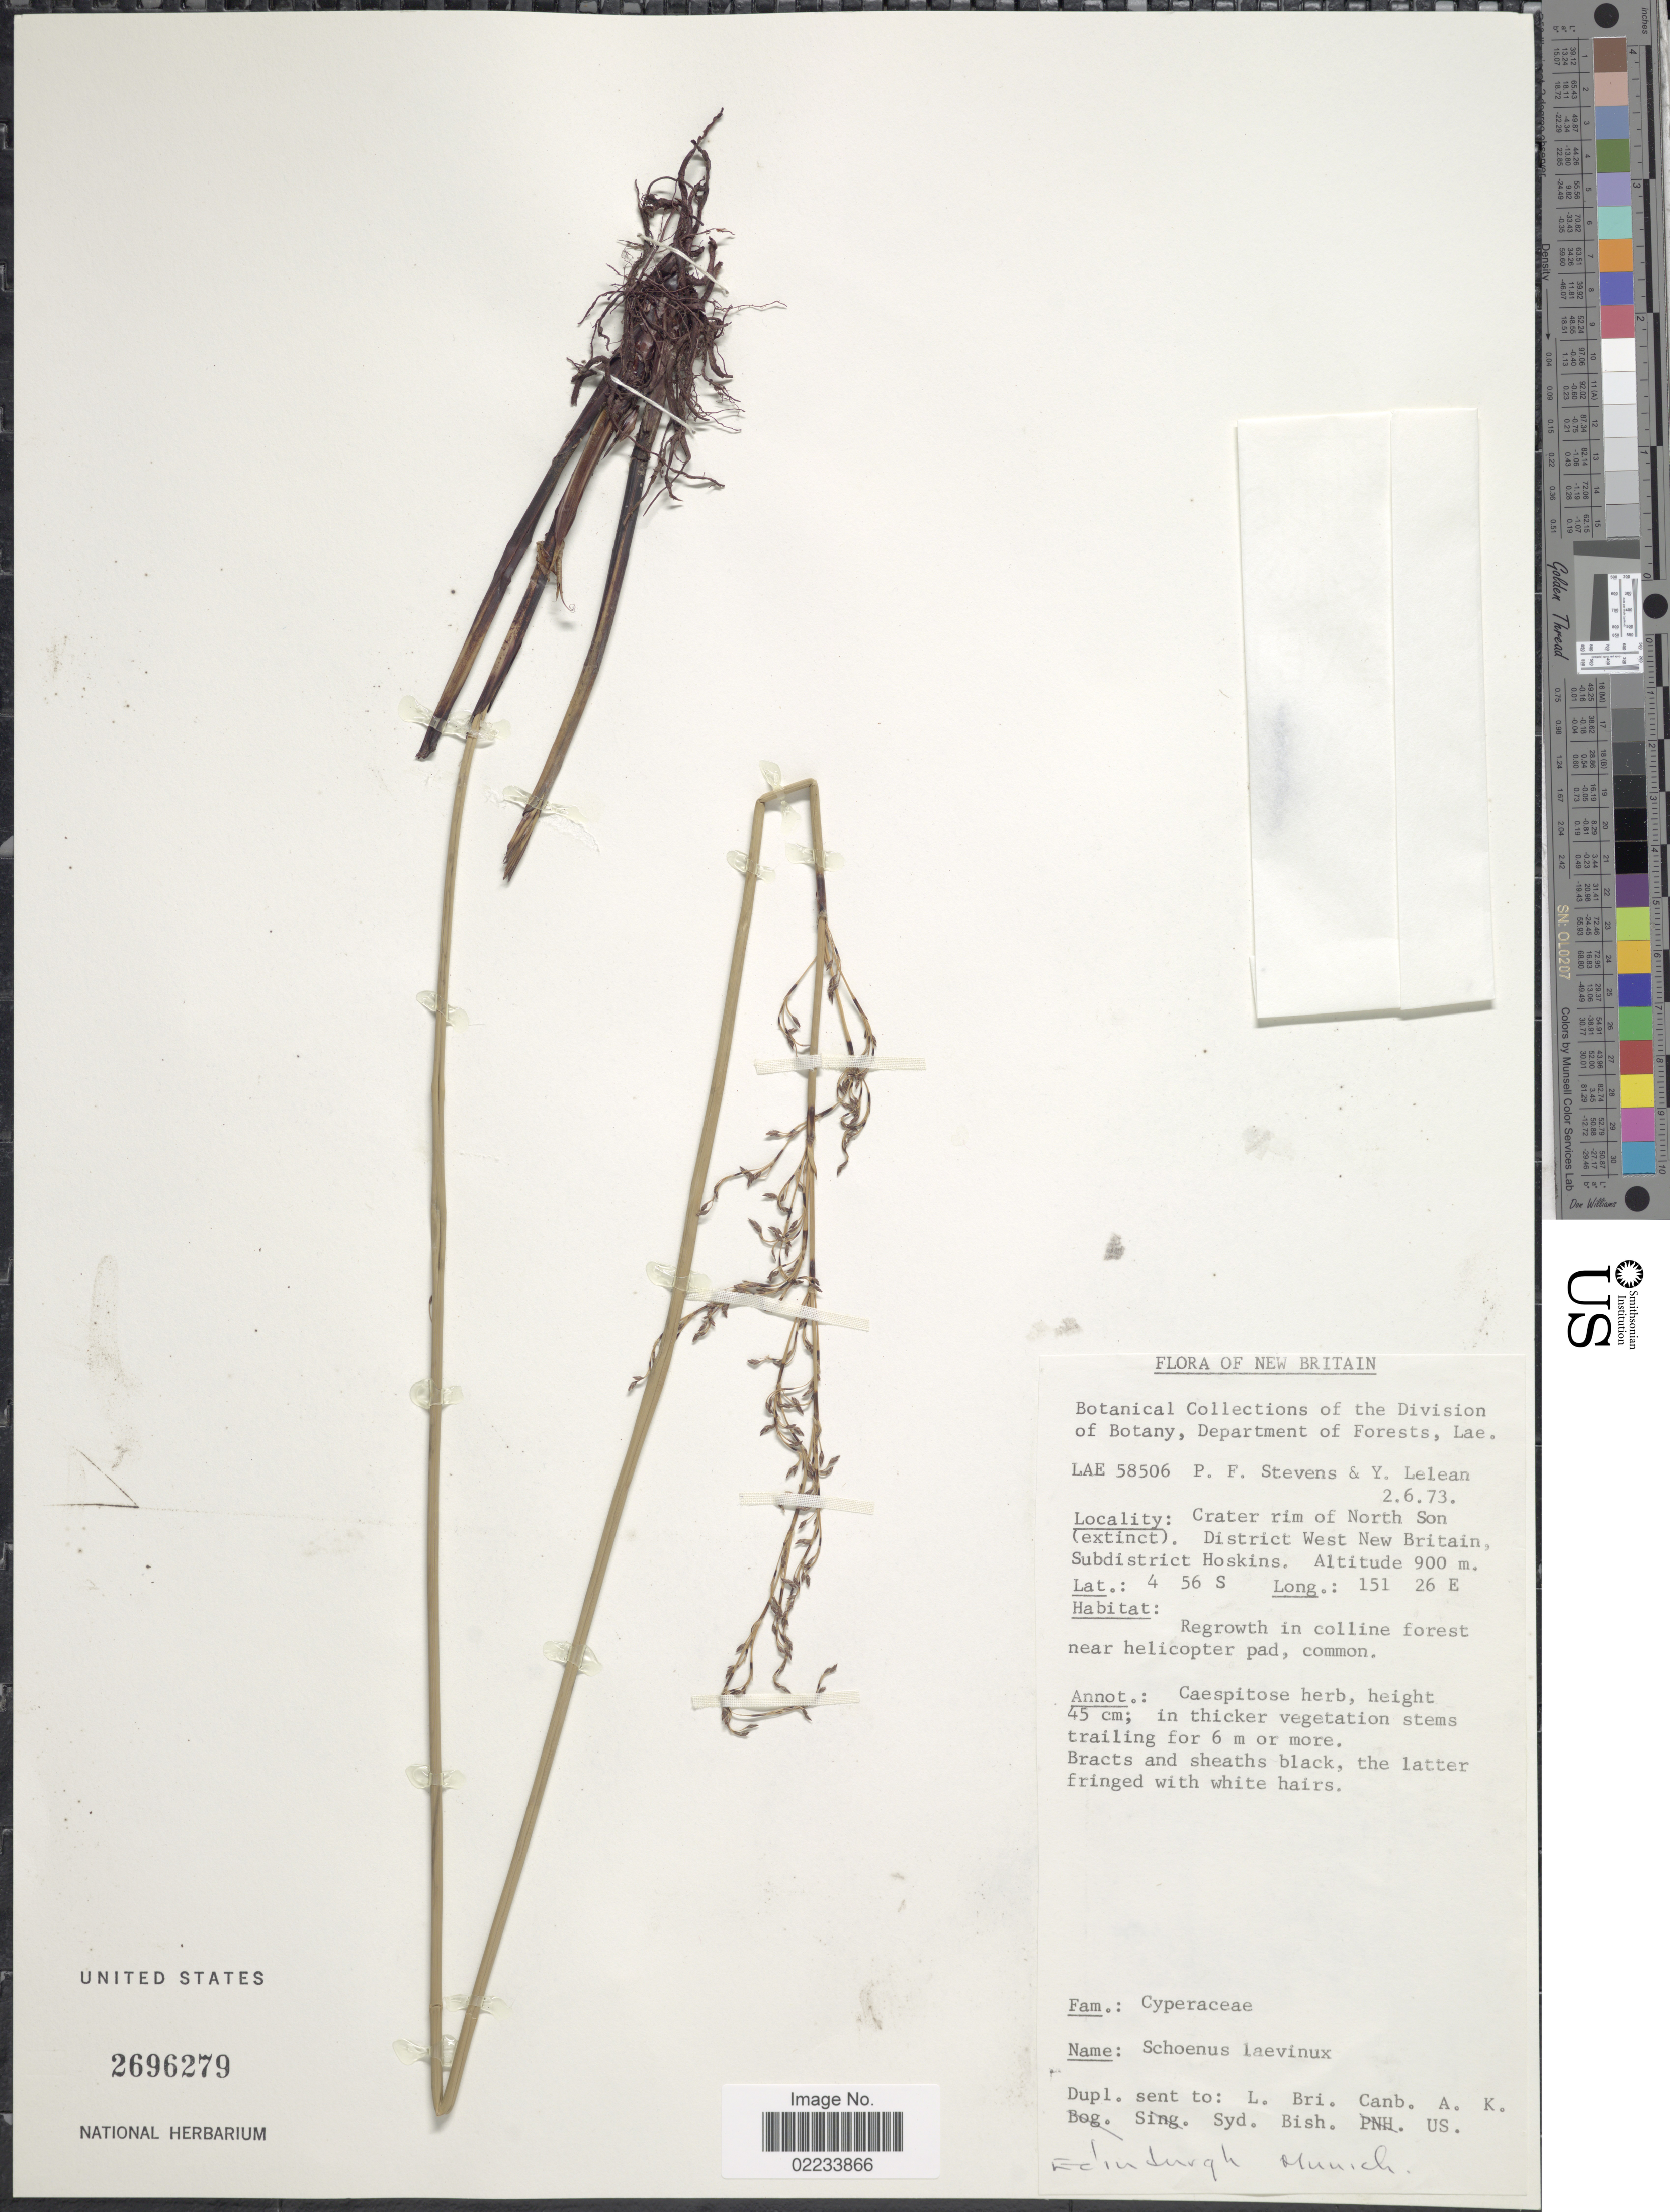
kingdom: Plantae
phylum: Tracheophyta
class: Liliopsida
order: Poales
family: Cyperaceae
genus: Schoenus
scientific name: Schoenus laevinux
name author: (Kük.) Ohwi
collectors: P. F. Stevens & Y. Lelean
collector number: LAE 58506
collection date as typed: Transcribed d/m/y: 2/6/73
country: Papua New Guinea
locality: New Britain, Crater rim of North Son (extinct). District West New britain, Subdistrict Hoskins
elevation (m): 900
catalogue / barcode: US 2696279